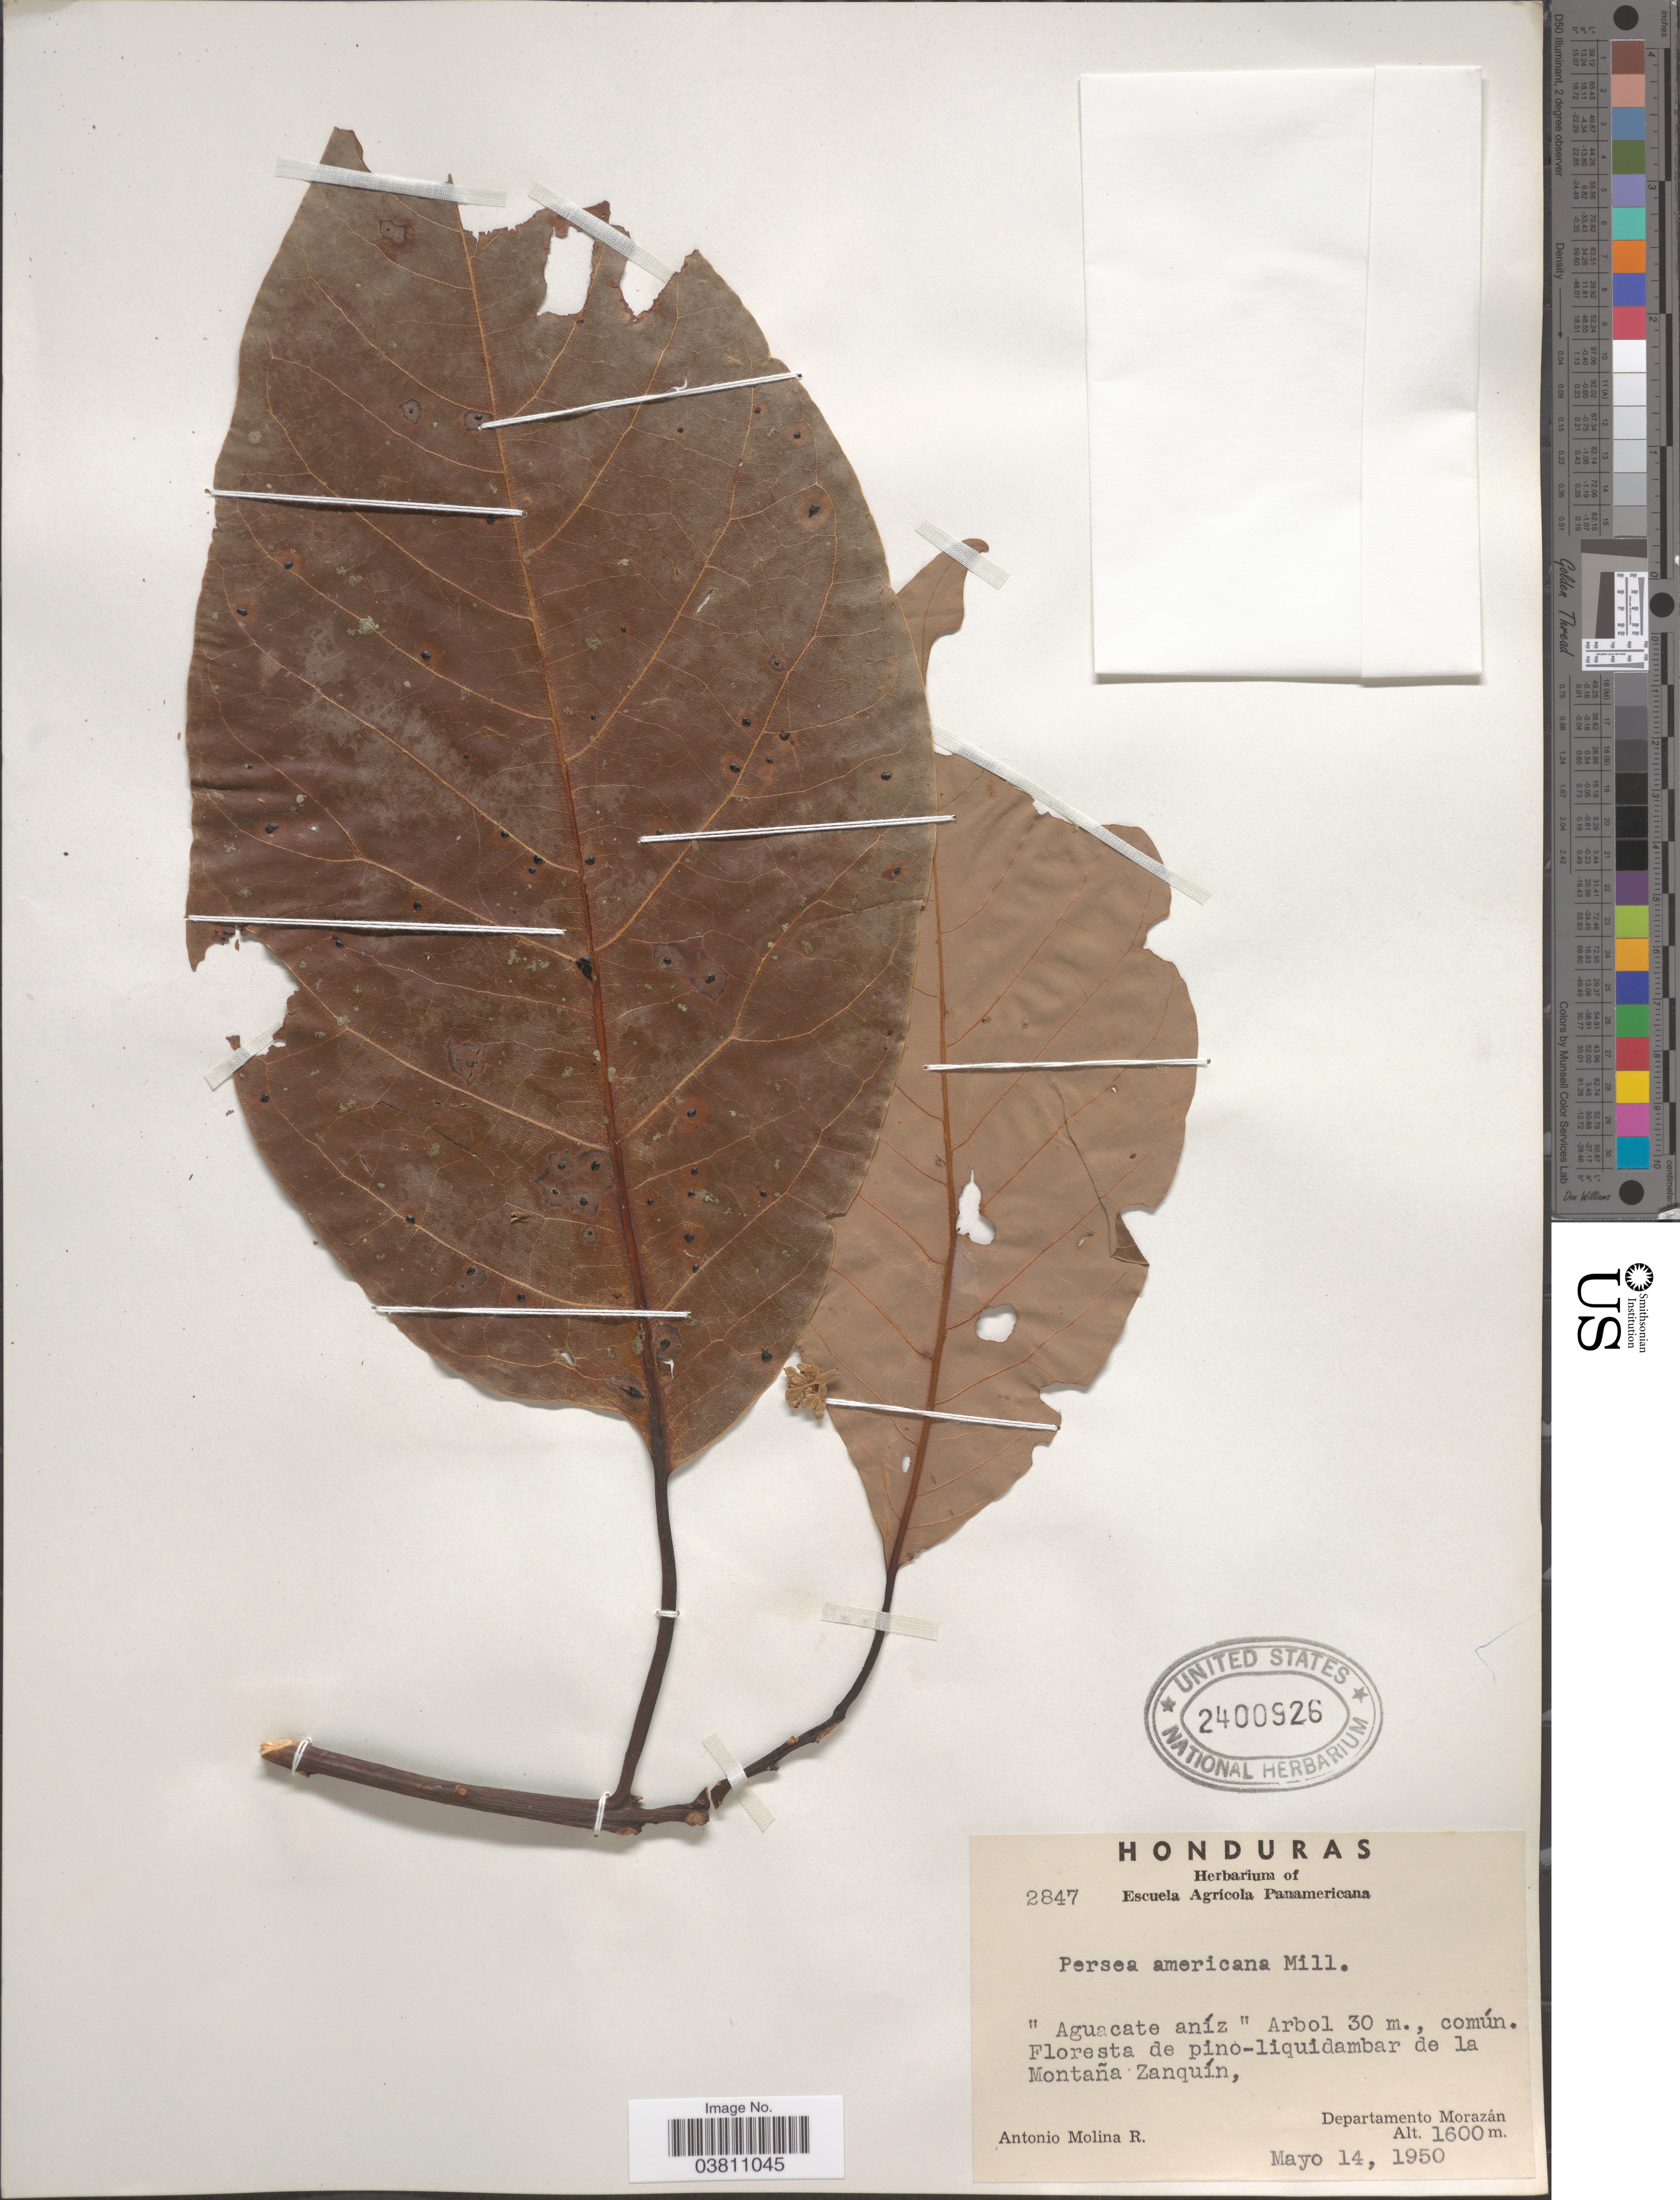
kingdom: Plantae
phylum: Tracheophyta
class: Magnoliopsida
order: Laurales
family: Lauraceae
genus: Persea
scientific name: Persea americana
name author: Mill.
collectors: A. Molina R.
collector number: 2847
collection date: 1950-05-14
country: Honduras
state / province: Fco. Morazán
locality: Floresta de pino-liquidambar de la Montaña Zanquín, Departamento Morazán.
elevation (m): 1600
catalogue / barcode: US 2400926